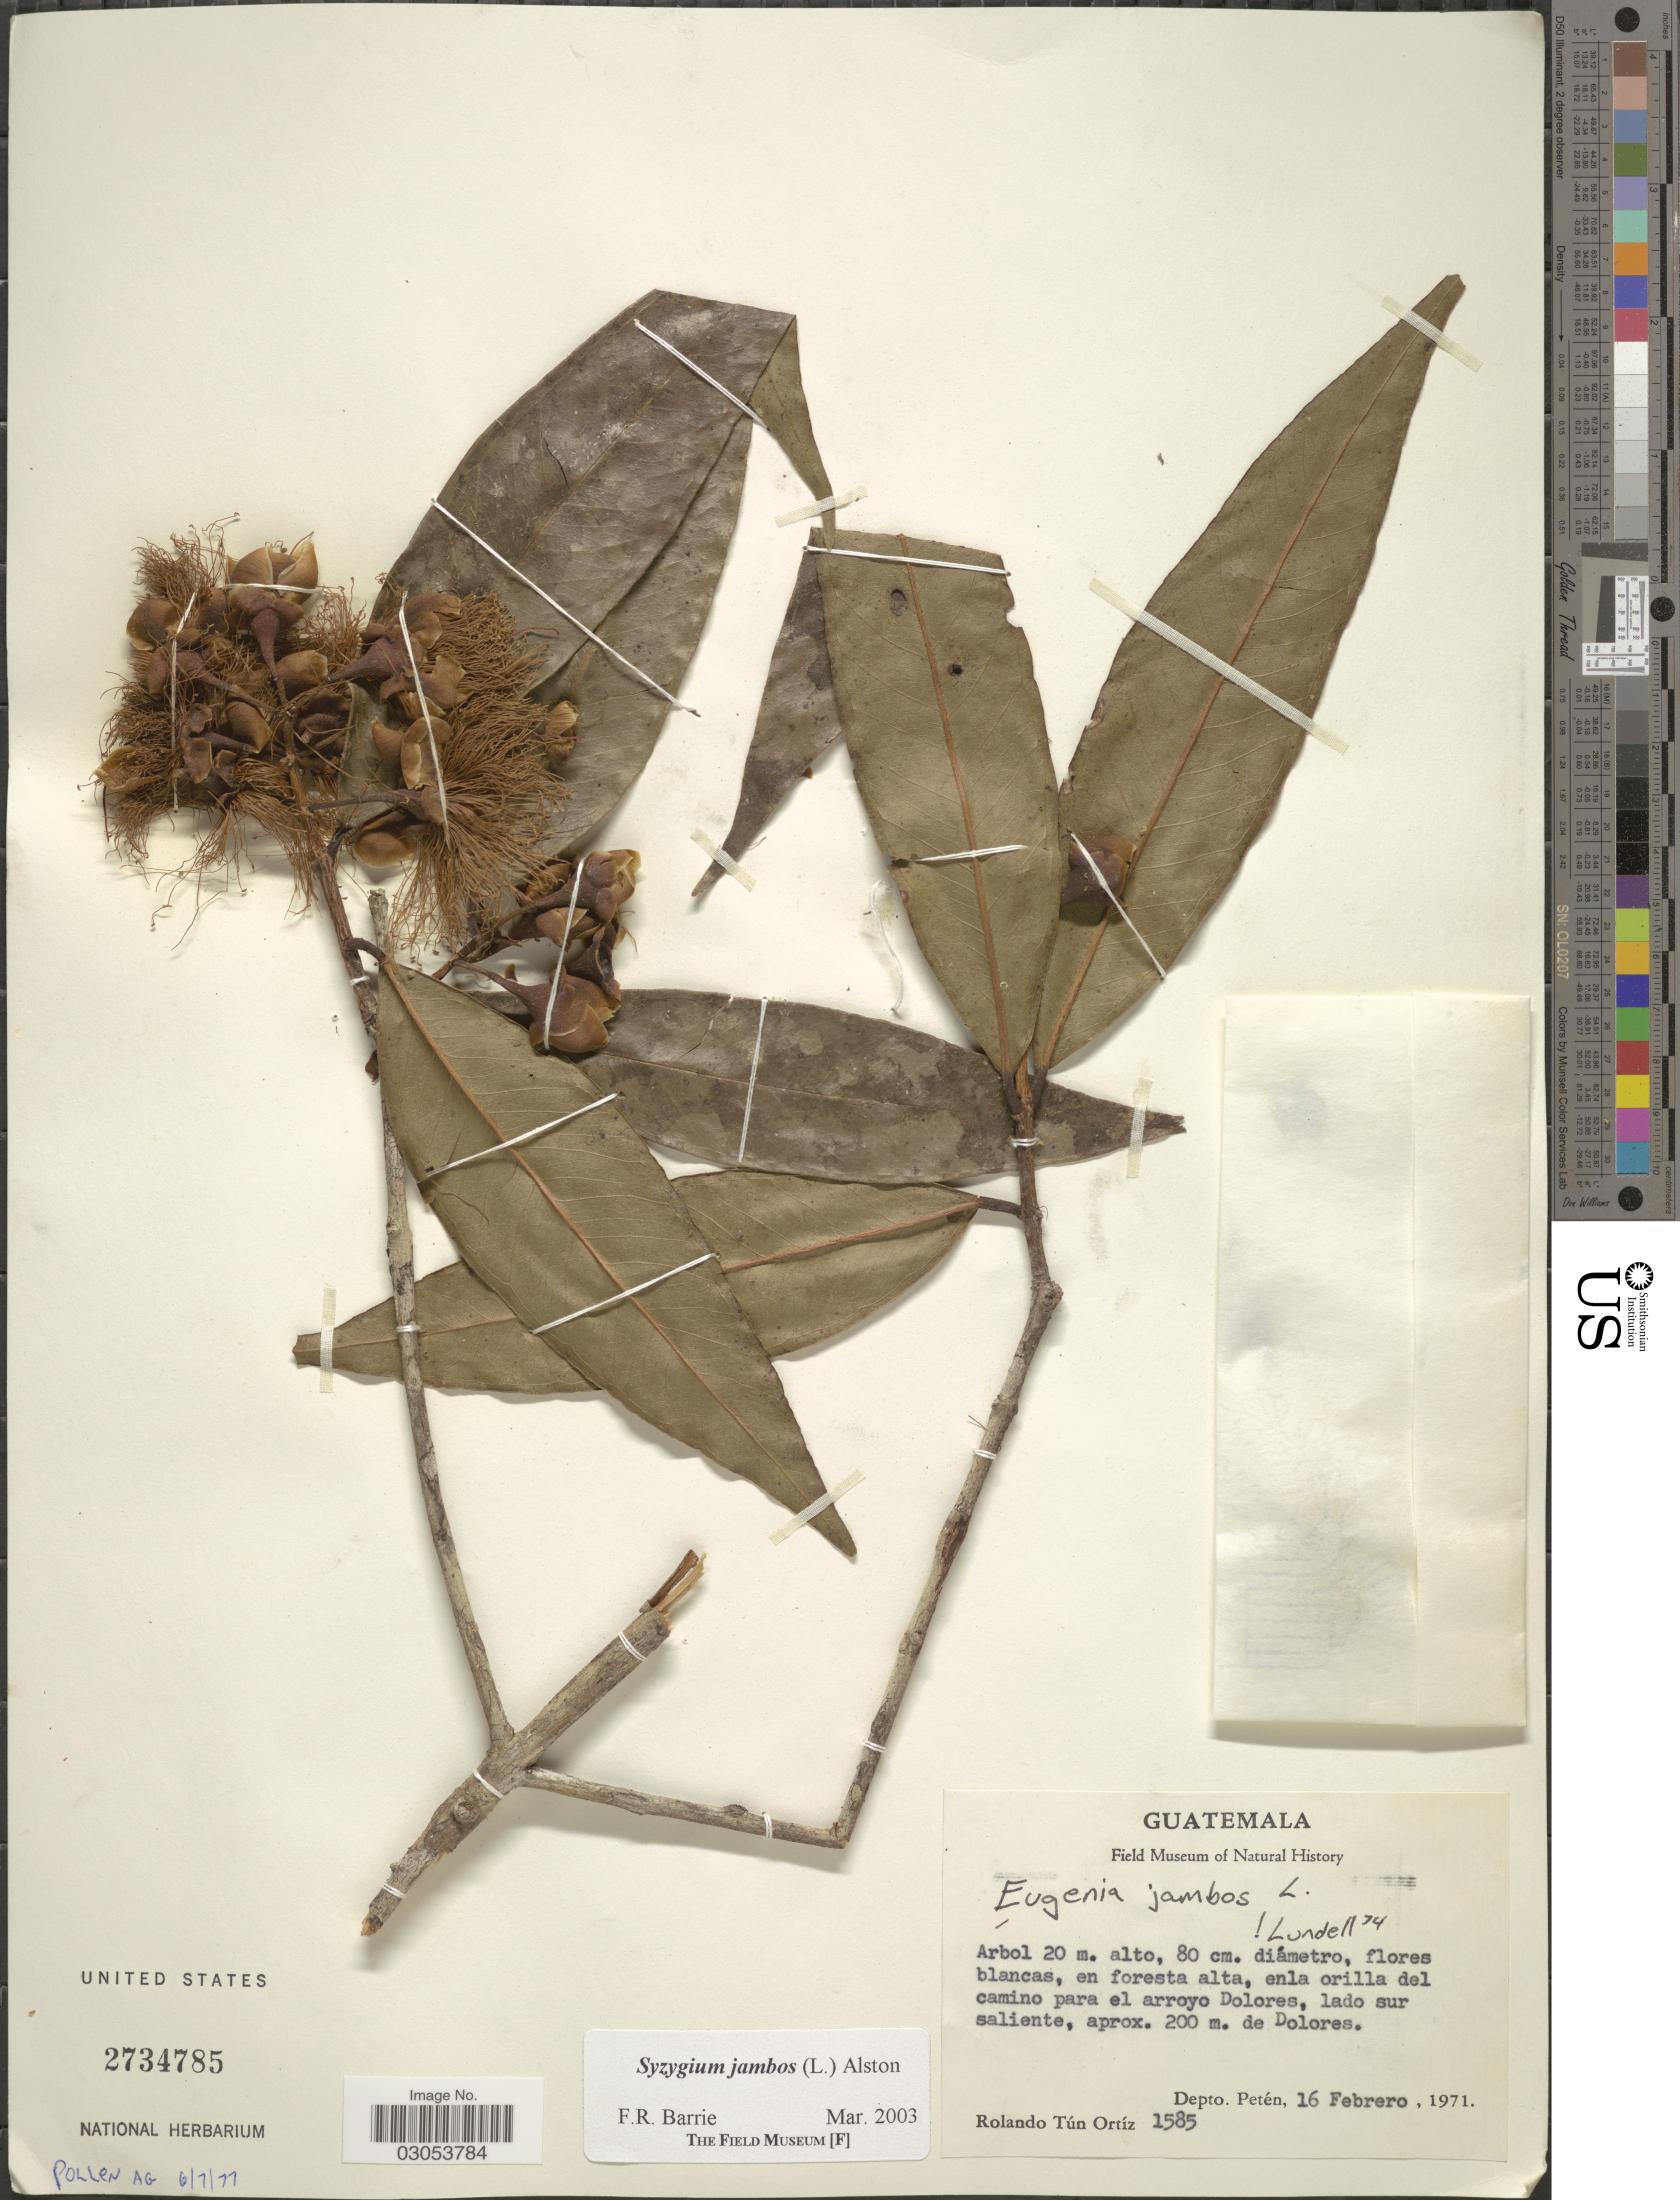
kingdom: Plantae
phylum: Tracheophyta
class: Magnoliopsida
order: Myrtales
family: Myrtaceae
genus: Syzygium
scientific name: Syzygium jambos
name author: (L.) Alston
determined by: Barrie, F. R.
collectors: R. T. Ortíz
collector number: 1585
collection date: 1971-02-16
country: Guatemala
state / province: El Petén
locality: Enla orilla del camino para el arroyo Dolores, aldo sur saliente, Dolores. Depto. Petén.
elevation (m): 200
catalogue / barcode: US 2734785